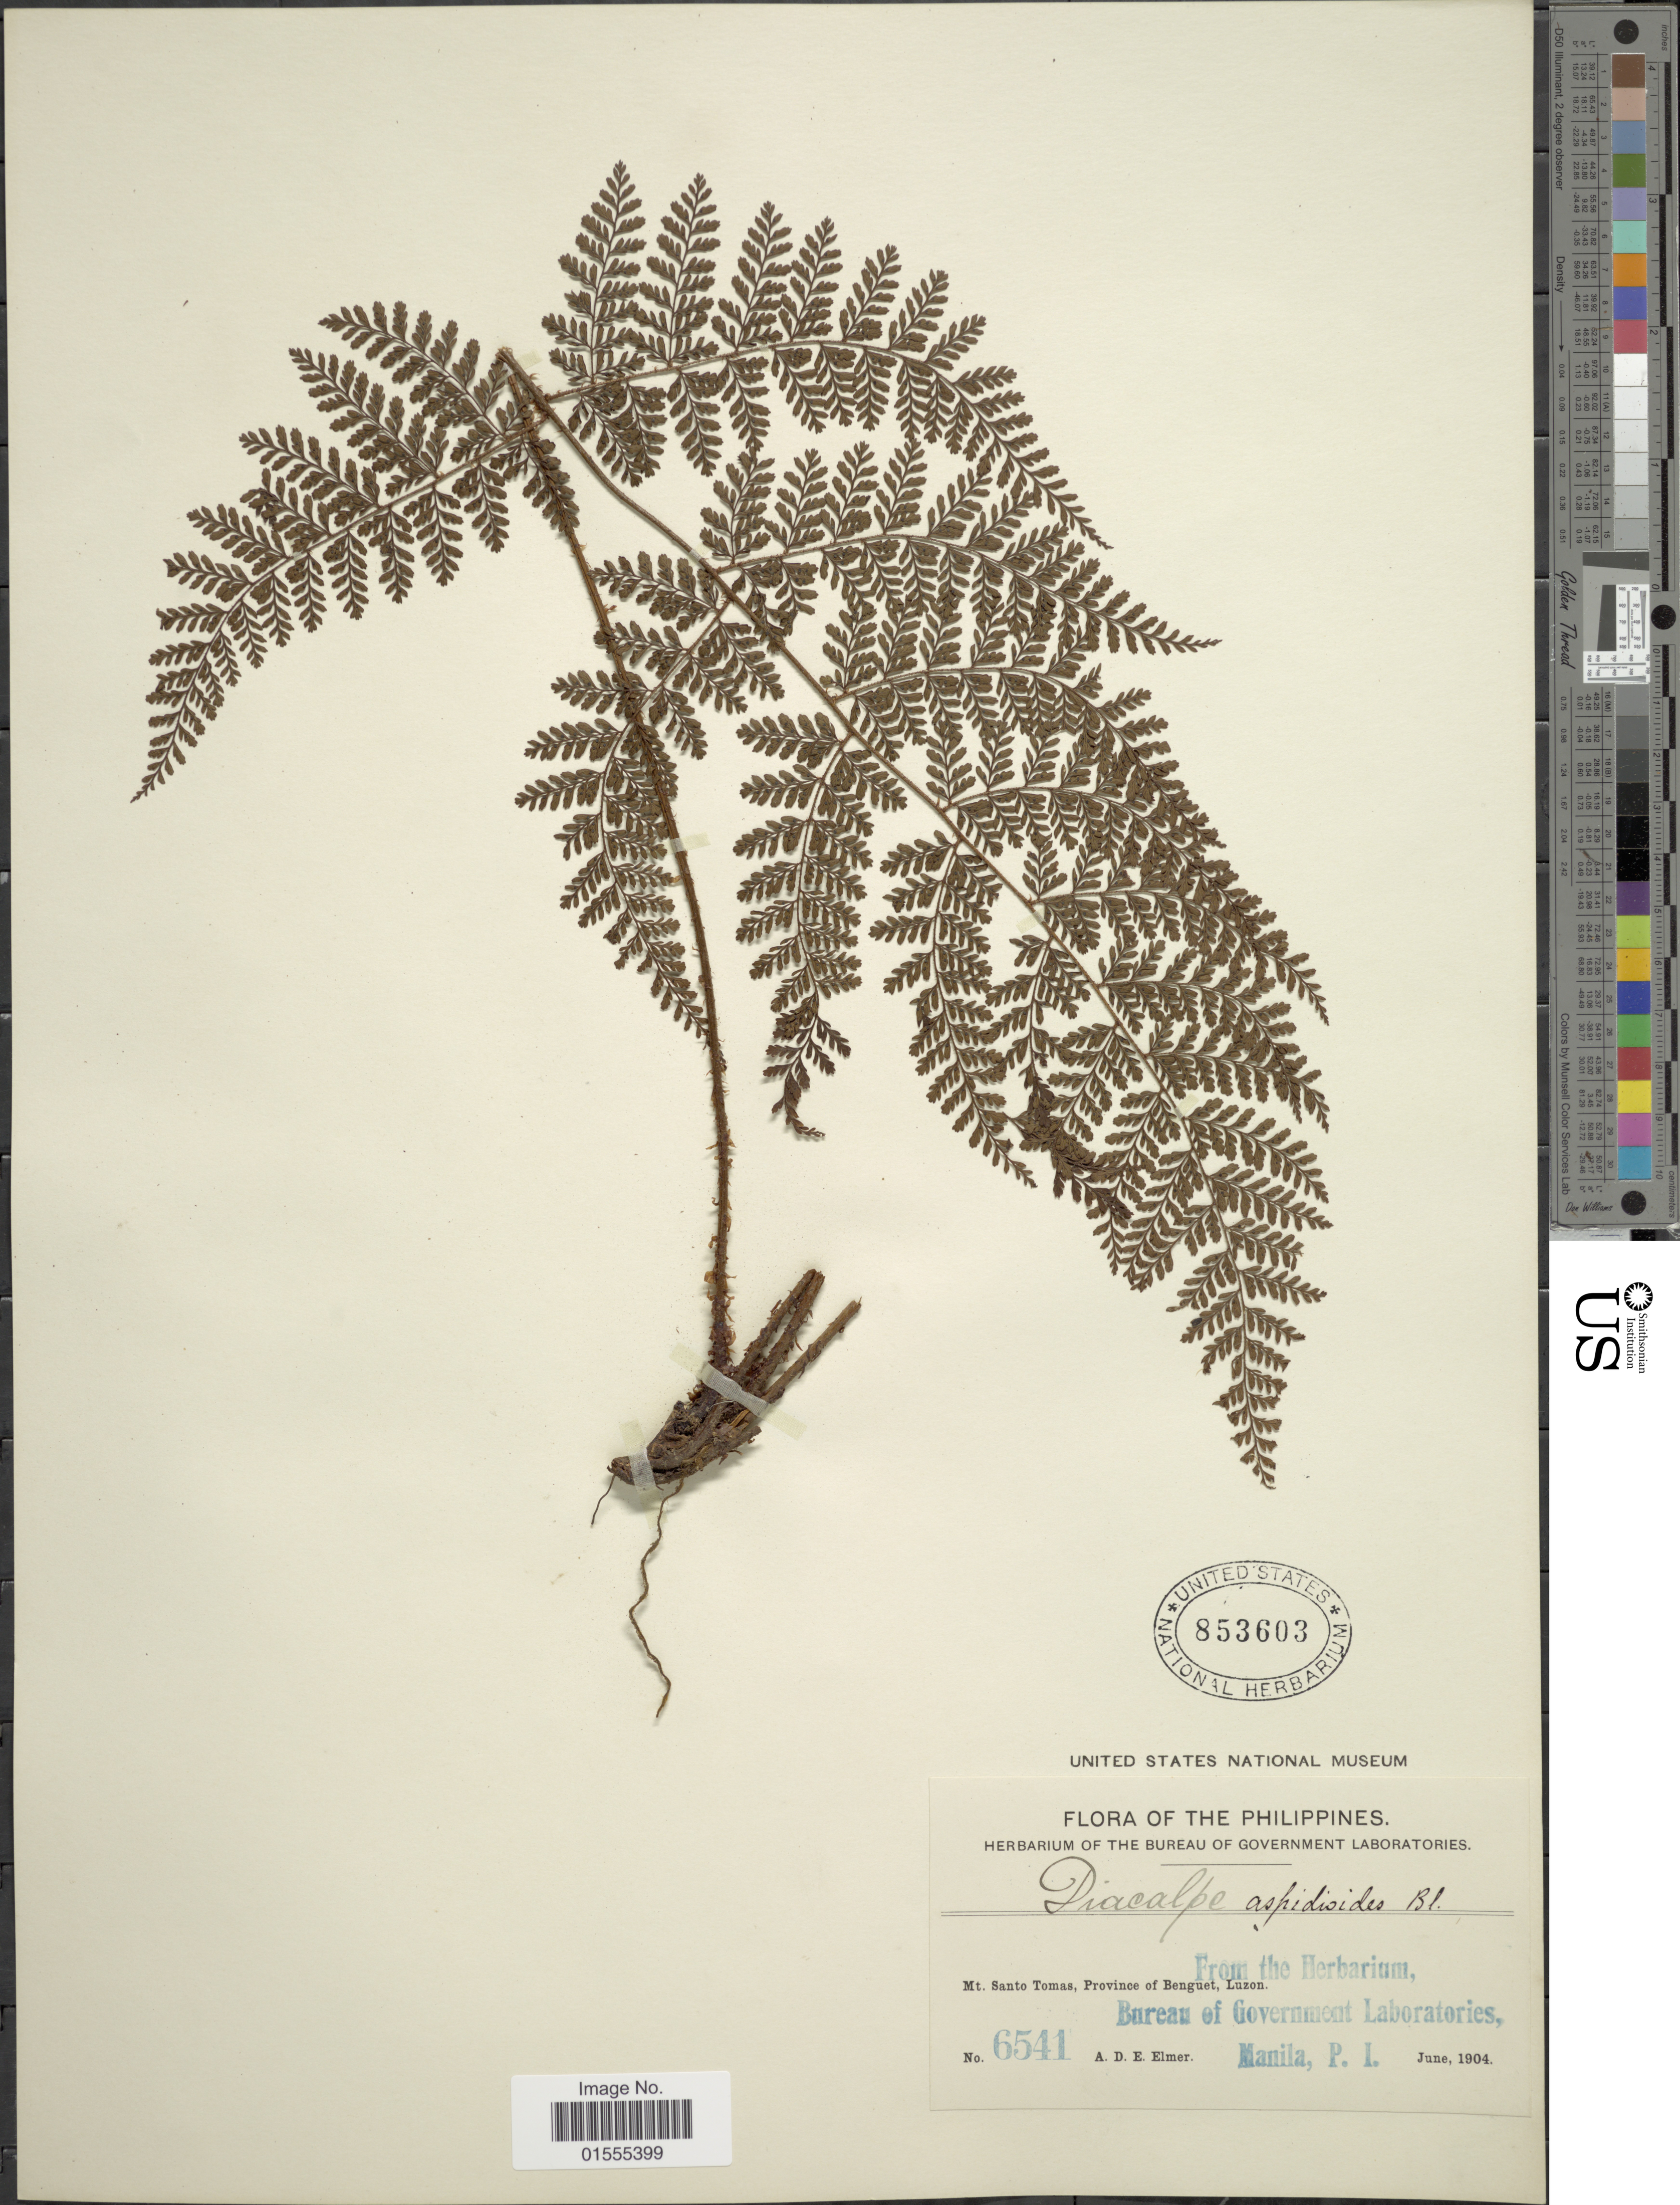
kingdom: Plantae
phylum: Tracheophyta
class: Polypodiopsida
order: Polypodiales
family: Dryopteridaceae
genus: Dryopteris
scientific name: Dryopteris pseudocaenopteris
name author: (Kunze) Li Bing Zhang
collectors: A. D. E. Elmer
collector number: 6541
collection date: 1904-06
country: Philippines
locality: Mt Santo Tomas, Province of Benguet, Luzon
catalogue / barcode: US 853603